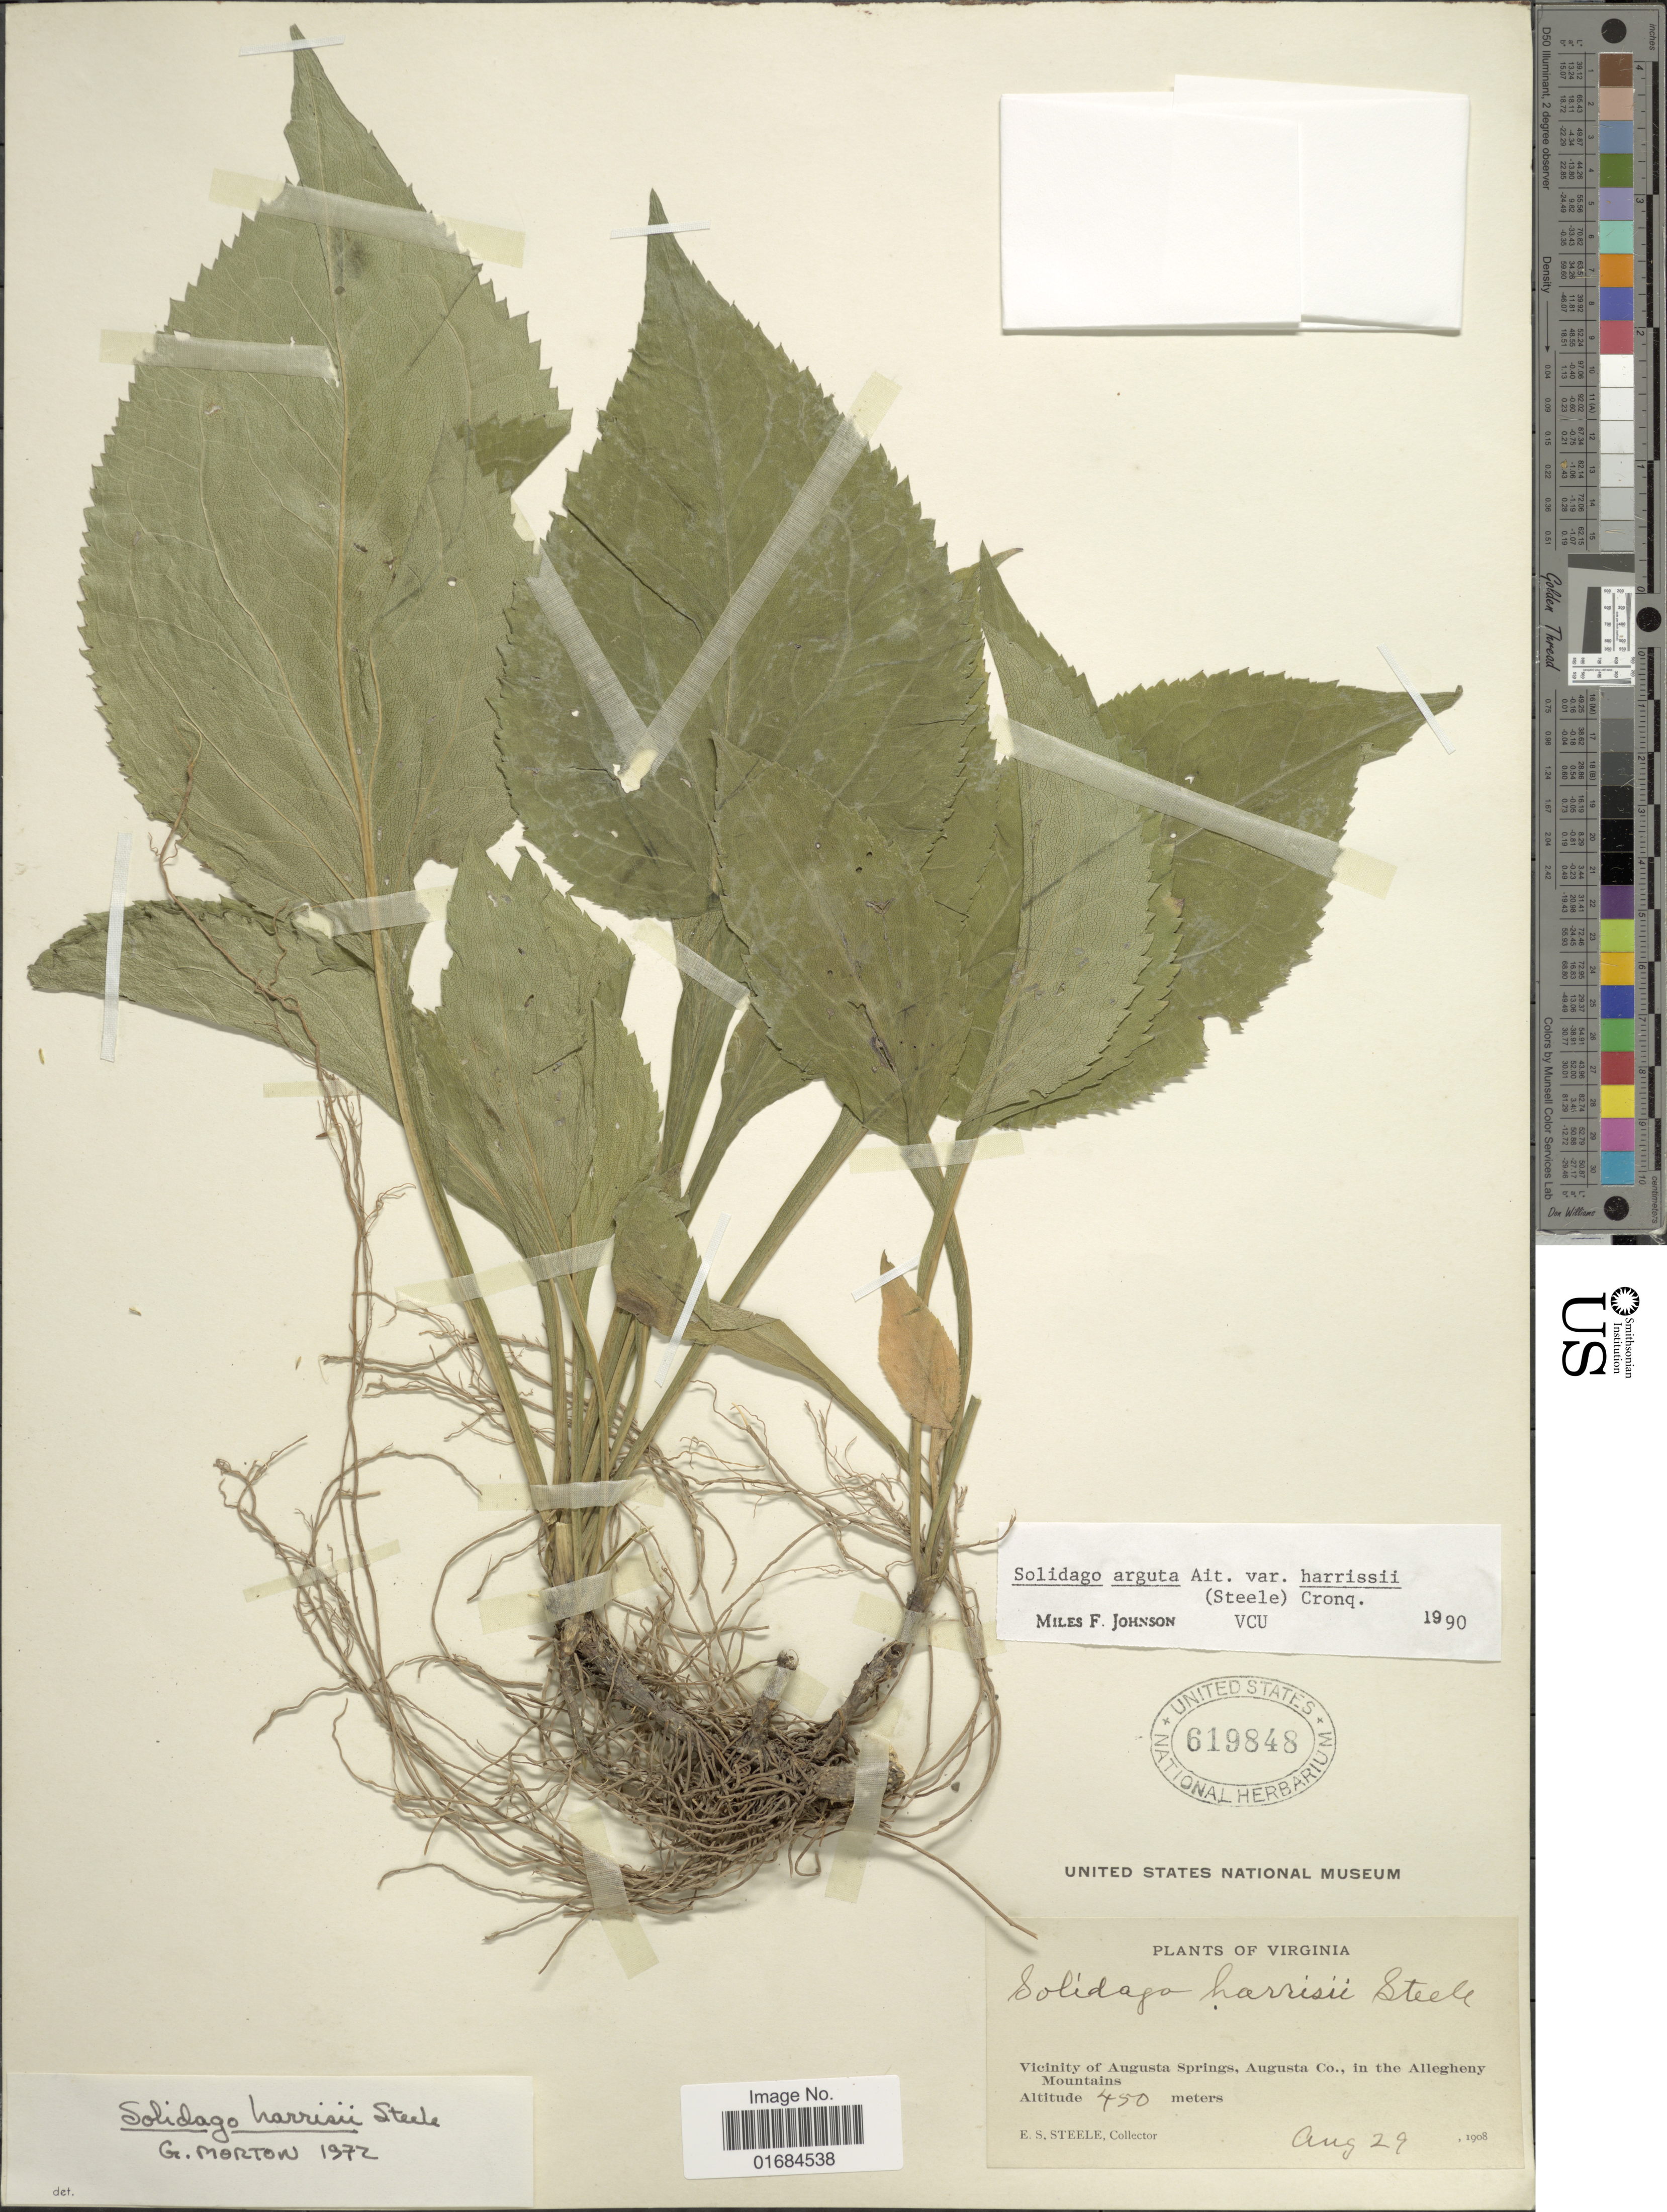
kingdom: Plantae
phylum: Tracheophyta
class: Magnoliopsida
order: Asterales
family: Asteraceae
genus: Solidago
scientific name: Solidago arguta var. harrisii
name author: (E.S. Steele) Cronq.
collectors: E. Steele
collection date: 1908-08-29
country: United States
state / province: Virginia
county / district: Augusta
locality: Vicinity of Augusta Springs, Augusta Co. in the Allegheny Mountains.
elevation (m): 450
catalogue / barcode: US 619848